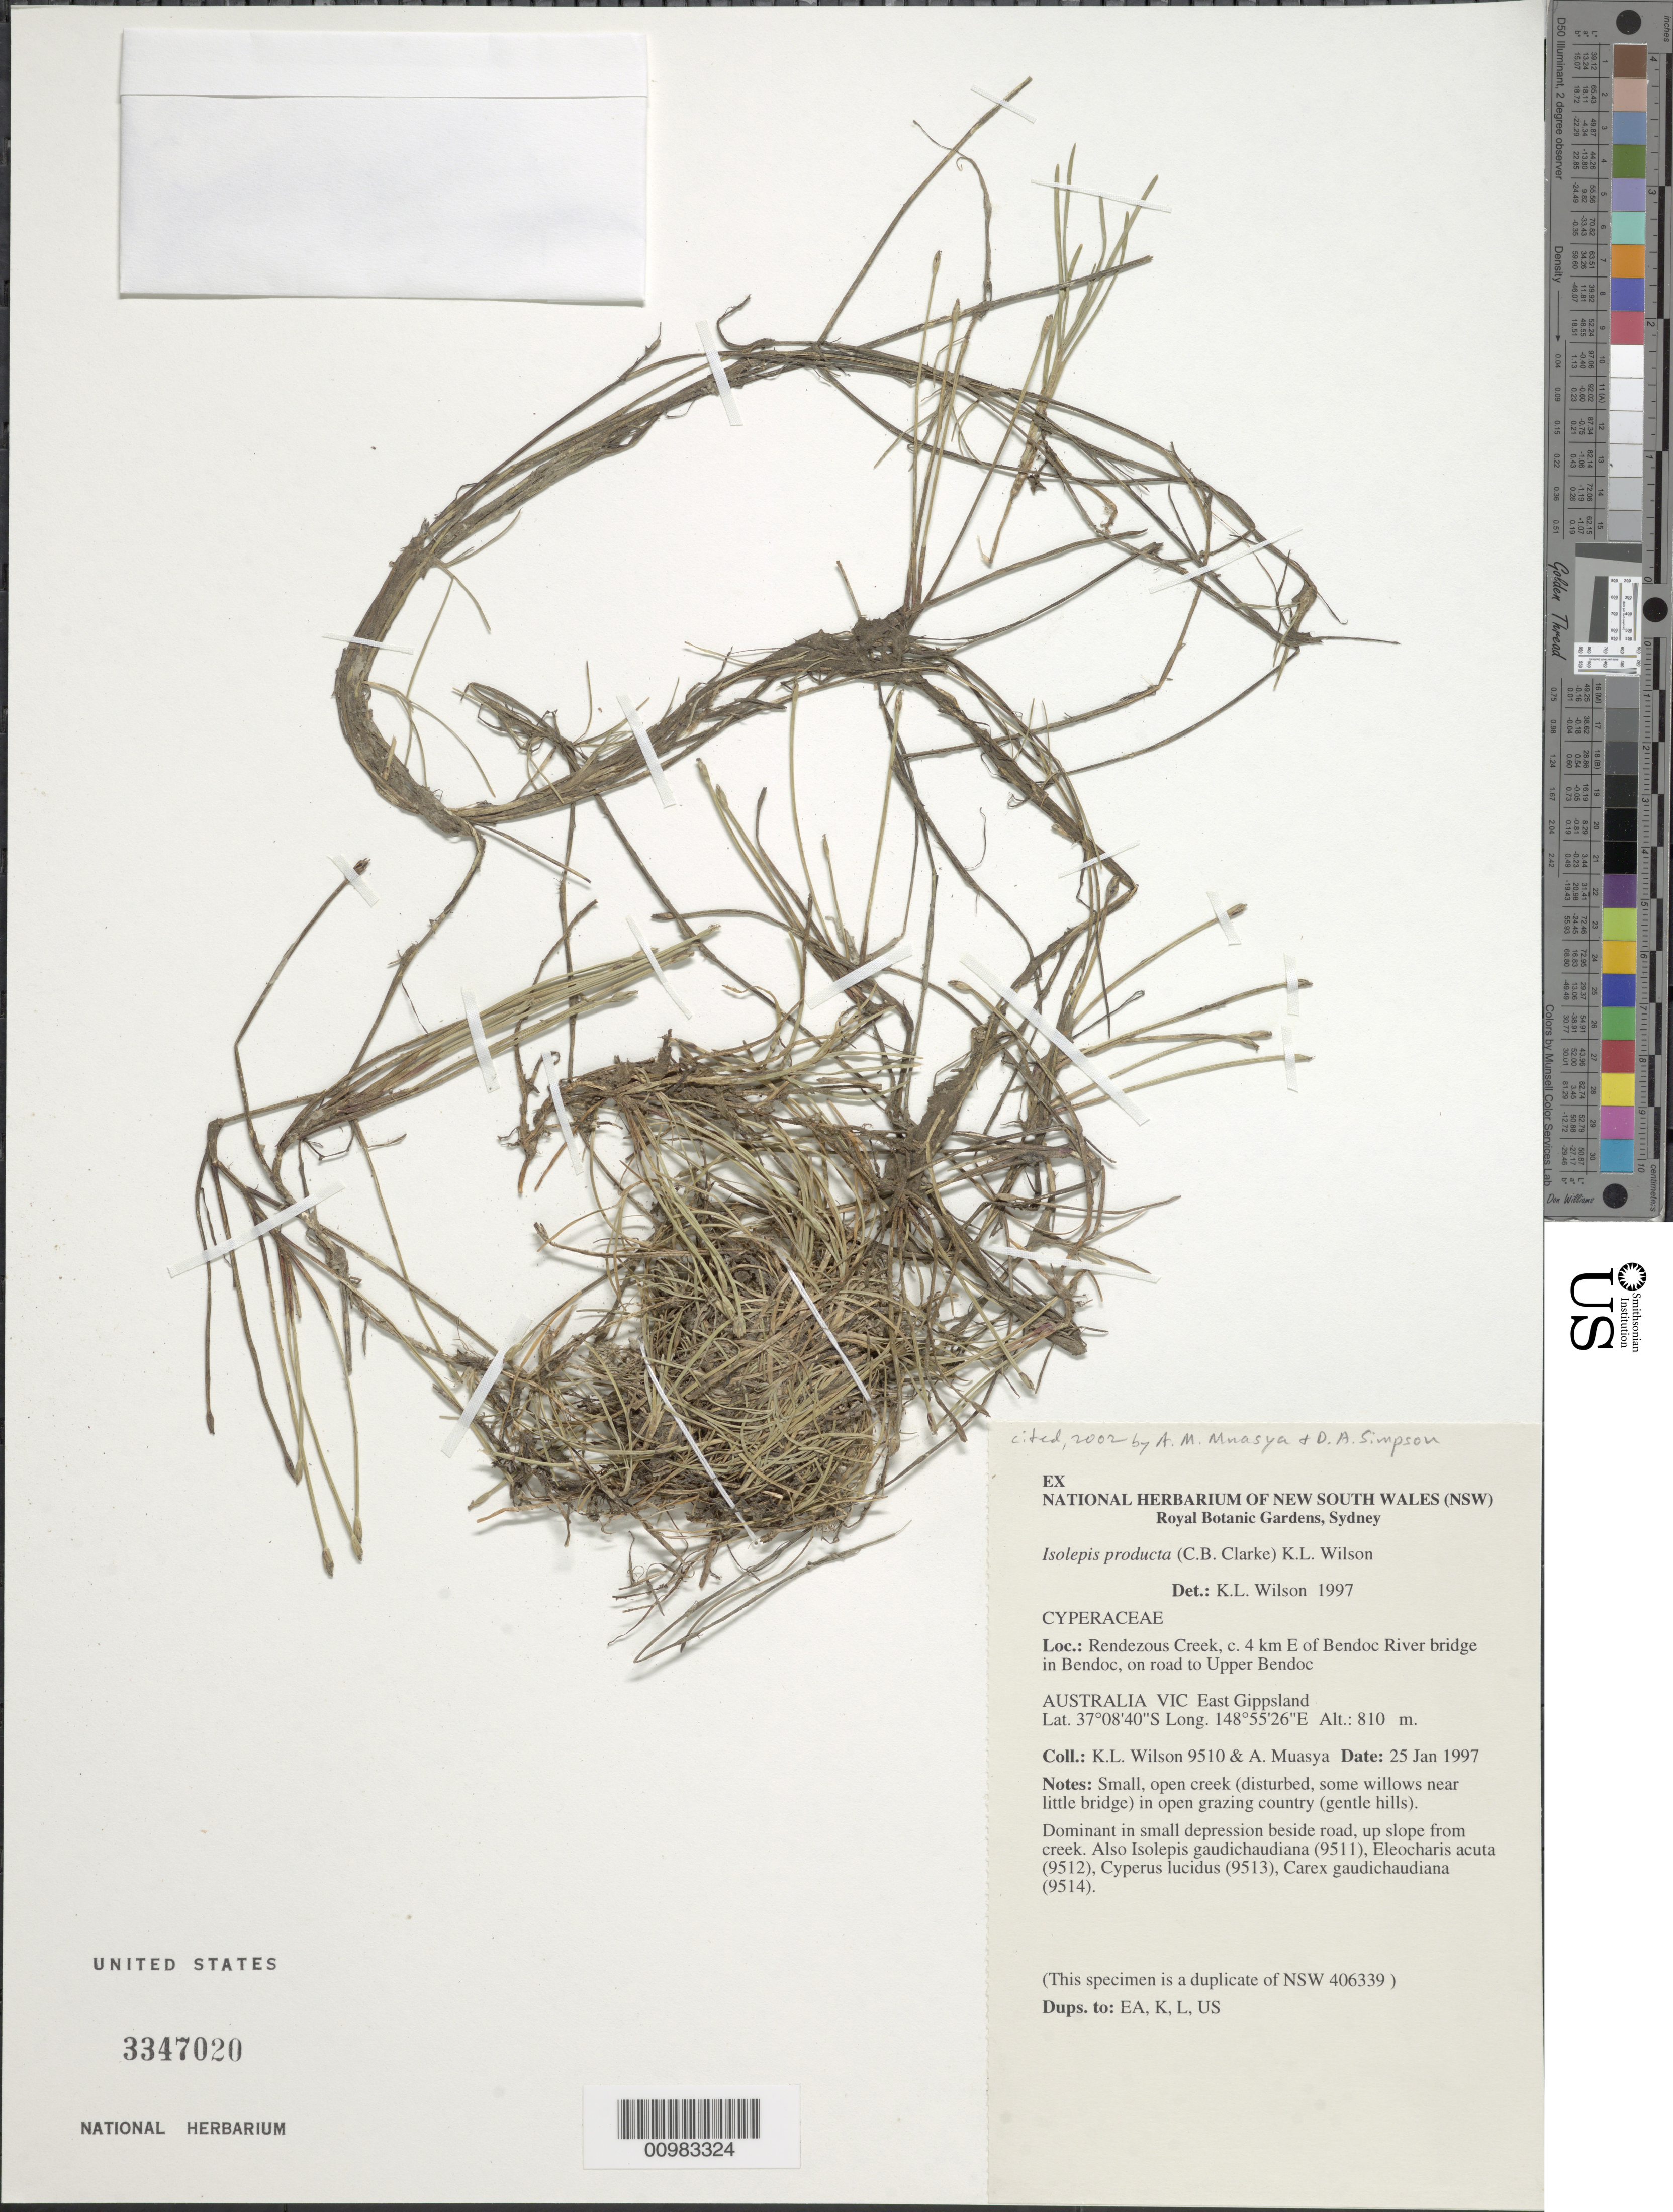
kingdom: Plantae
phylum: Tracheophyta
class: Liliopsida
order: Poales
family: Cyperaceae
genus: Isolepis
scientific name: Isolepis producta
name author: (C.B. Clarke) K.L. Wilson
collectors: A. Muasya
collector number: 9510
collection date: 1997-01-25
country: Australia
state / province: Victoria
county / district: East Gippsland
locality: Rendezous Creek, c. 4 km E of Bendoc River bridge in Bendoc, on road t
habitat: Small, open creek (disturbed, some willows near little bridge) in open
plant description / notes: (record contributed by HISPID)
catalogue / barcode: US 3347020